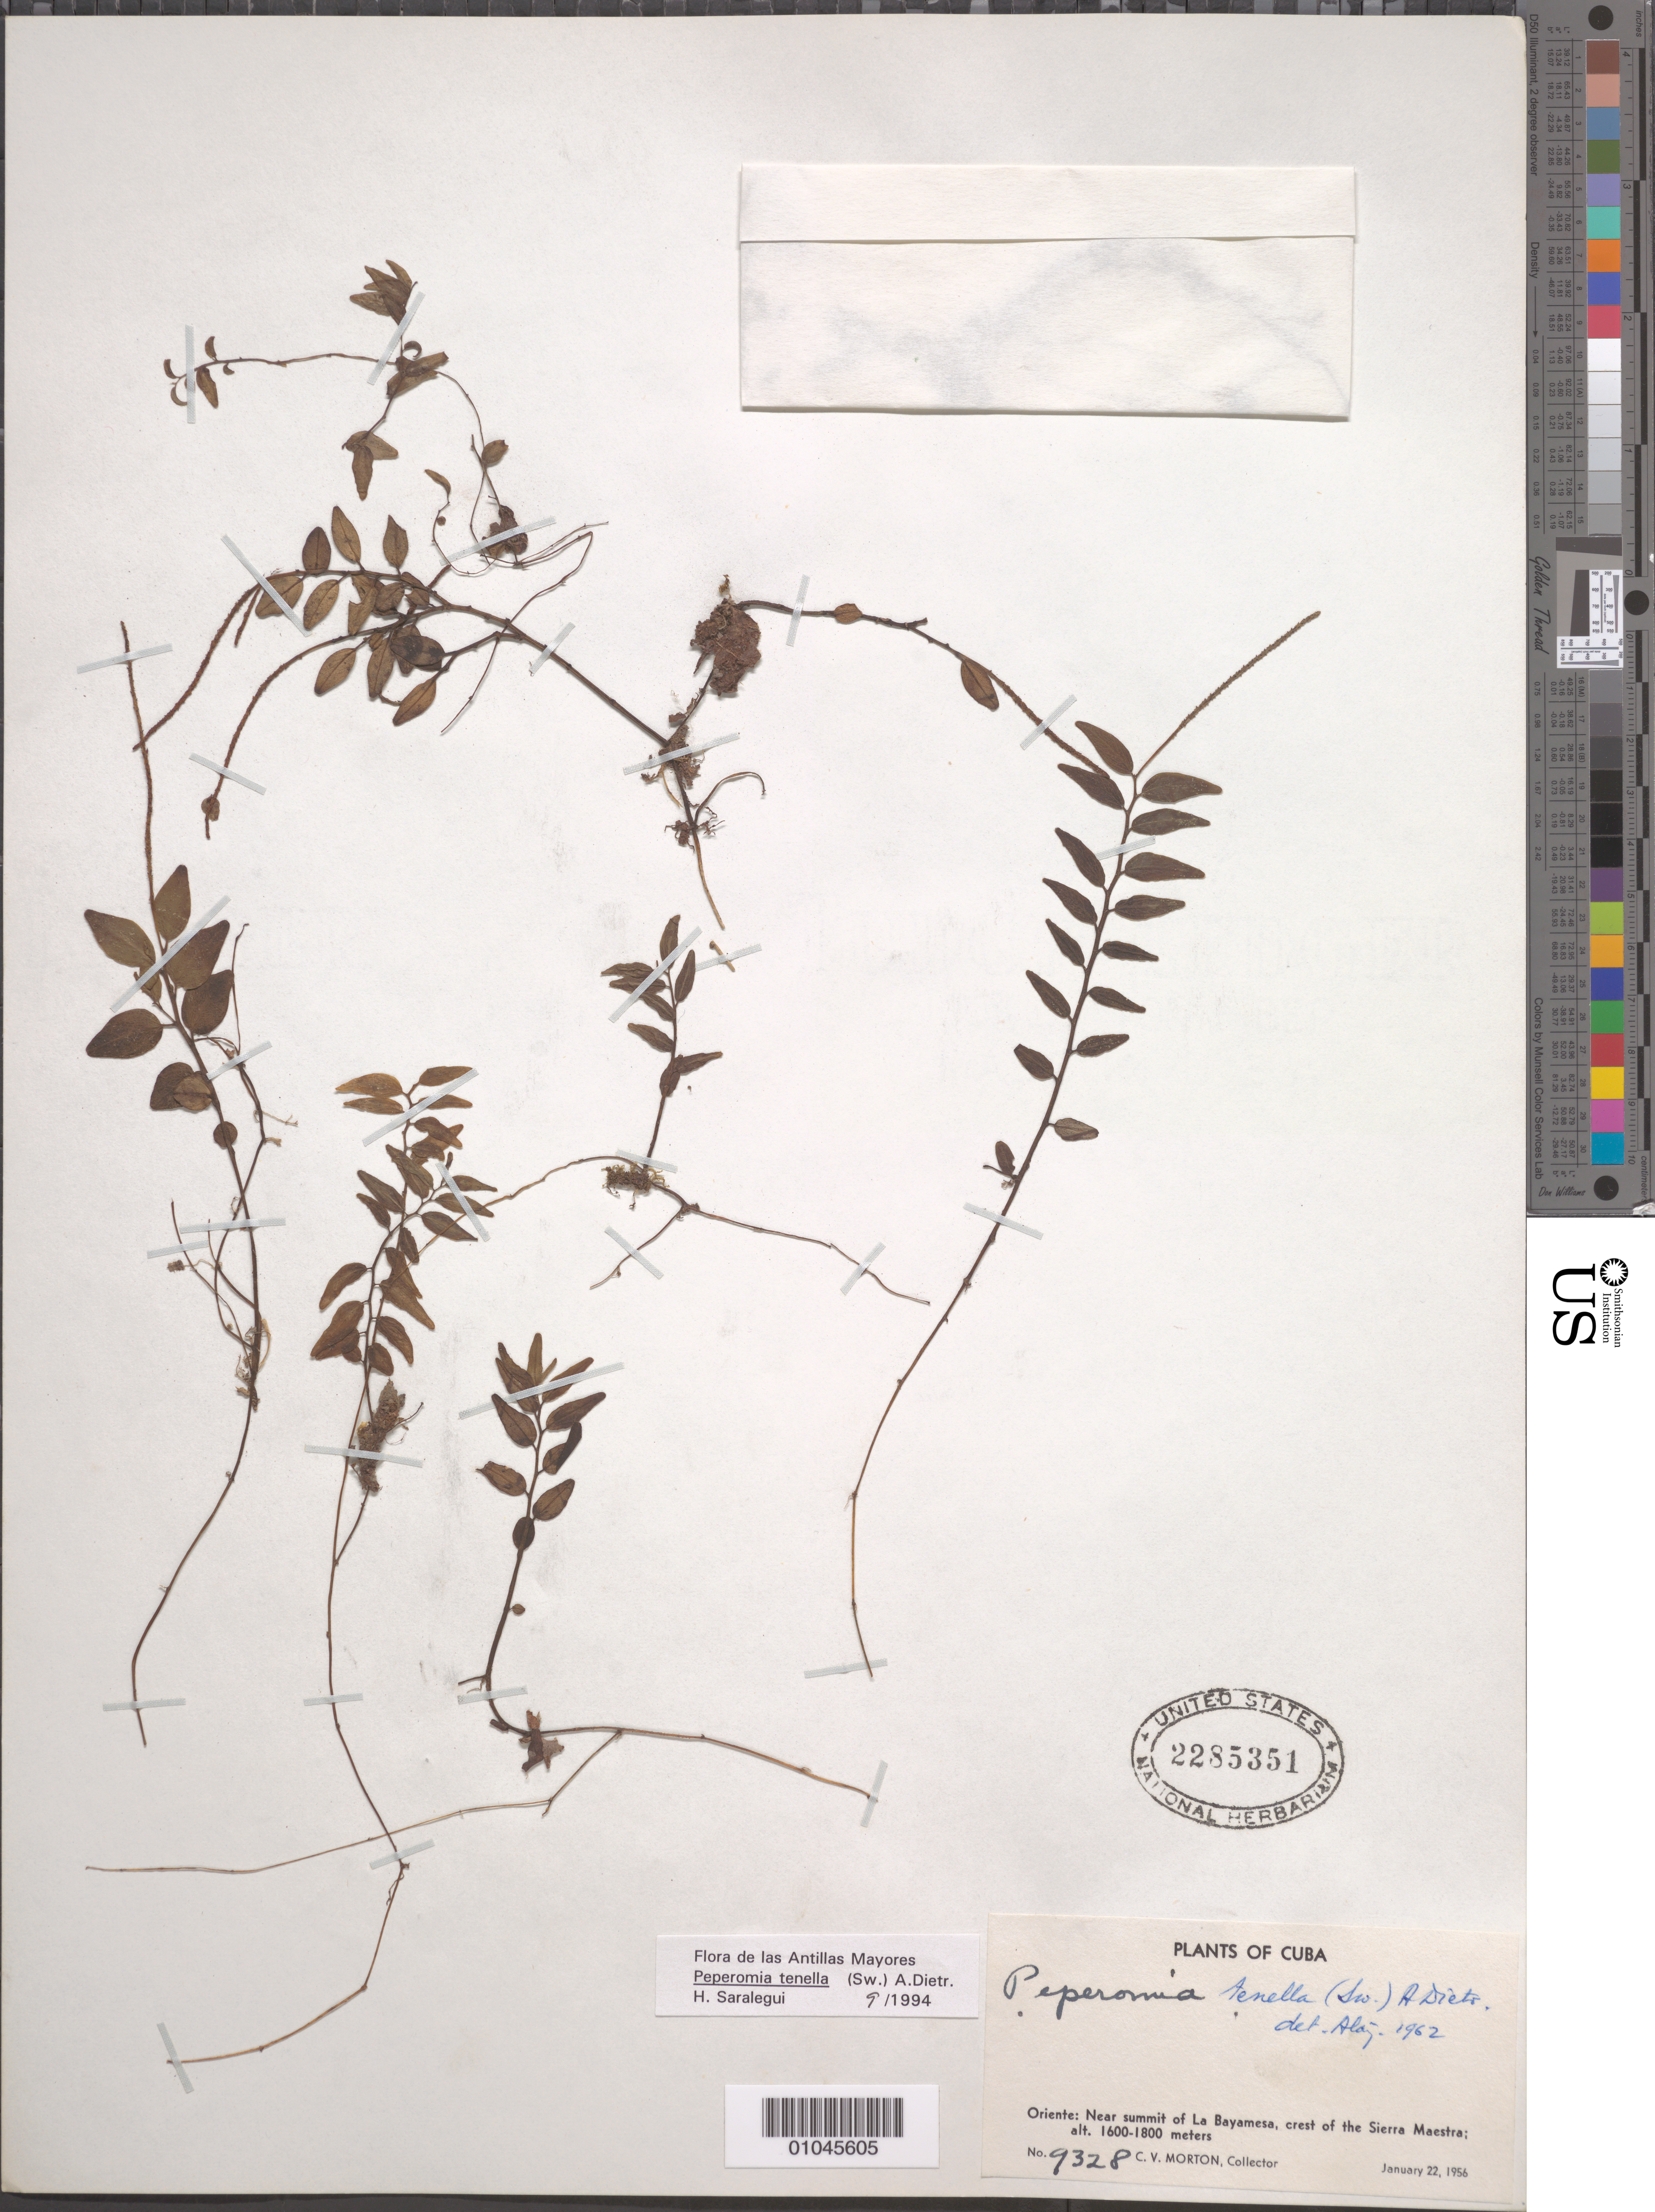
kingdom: Plantae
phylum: Tracheophyta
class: Magnoliopsida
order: Piperales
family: Piperaceae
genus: Peperomia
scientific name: Peperomia tenella var. tenella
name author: (Sw.) A. Dietr.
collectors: C. V. Morton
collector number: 9328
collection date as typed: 22 Jan 1956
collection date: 1956-01-22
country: Cuba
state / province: Oriente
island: Cuba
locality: Near summit of La Bayamesa, crest of the Sierra Maestra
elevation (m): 1600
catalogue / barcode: US 2285351